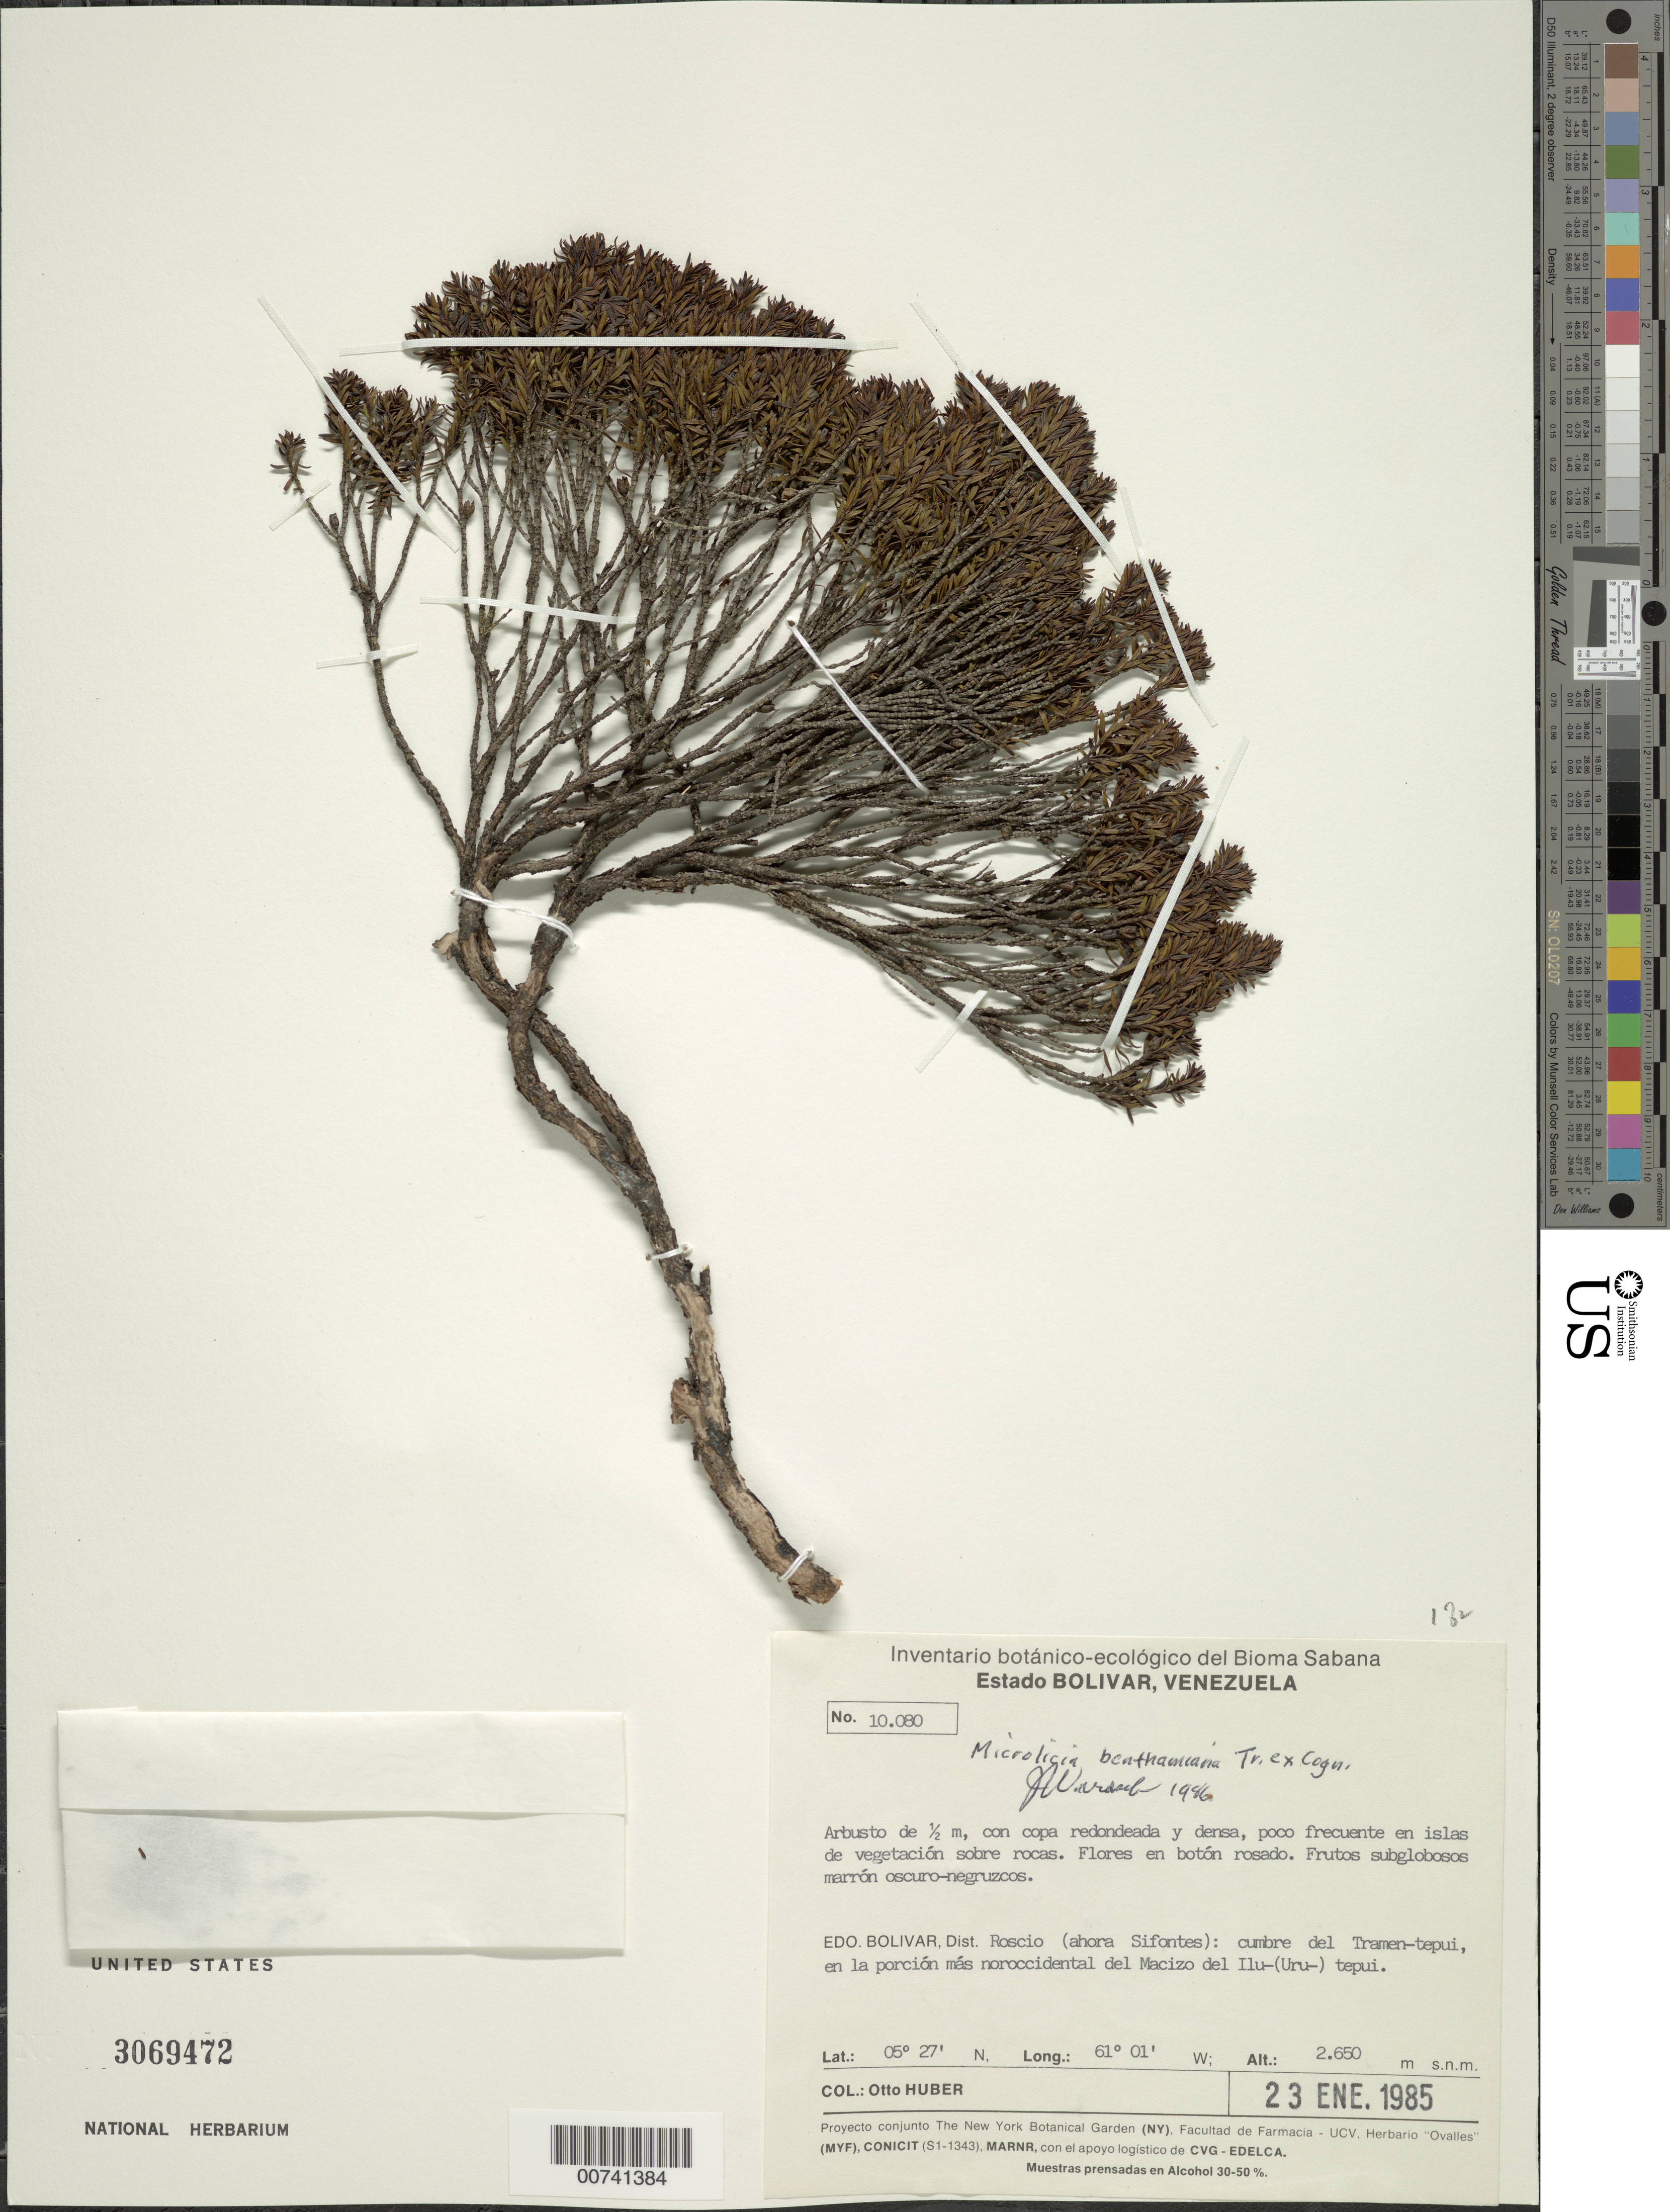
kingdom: Plantae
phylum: Tracheophyta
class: Magnoliopsida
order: Myrtales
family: Melastomataceae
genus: Microlicia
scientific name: Microlicia benthamiana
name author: Triana ex Cogn.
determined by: Wurdack, John J., (US), US (UNITED STATES)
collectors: O. Huber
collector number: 10080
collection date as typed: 23-Jan-85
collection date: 1985-01-23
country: Venezuela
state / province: Bolívar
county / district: Roscio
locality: Tramen-tepuí, cumbre, NW del Macizo de Ilú-(Uru-) tepuí (ahora Sifontes)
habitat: En islas de vegetación sobre rocas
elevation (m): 2650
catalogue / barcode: US 3069472